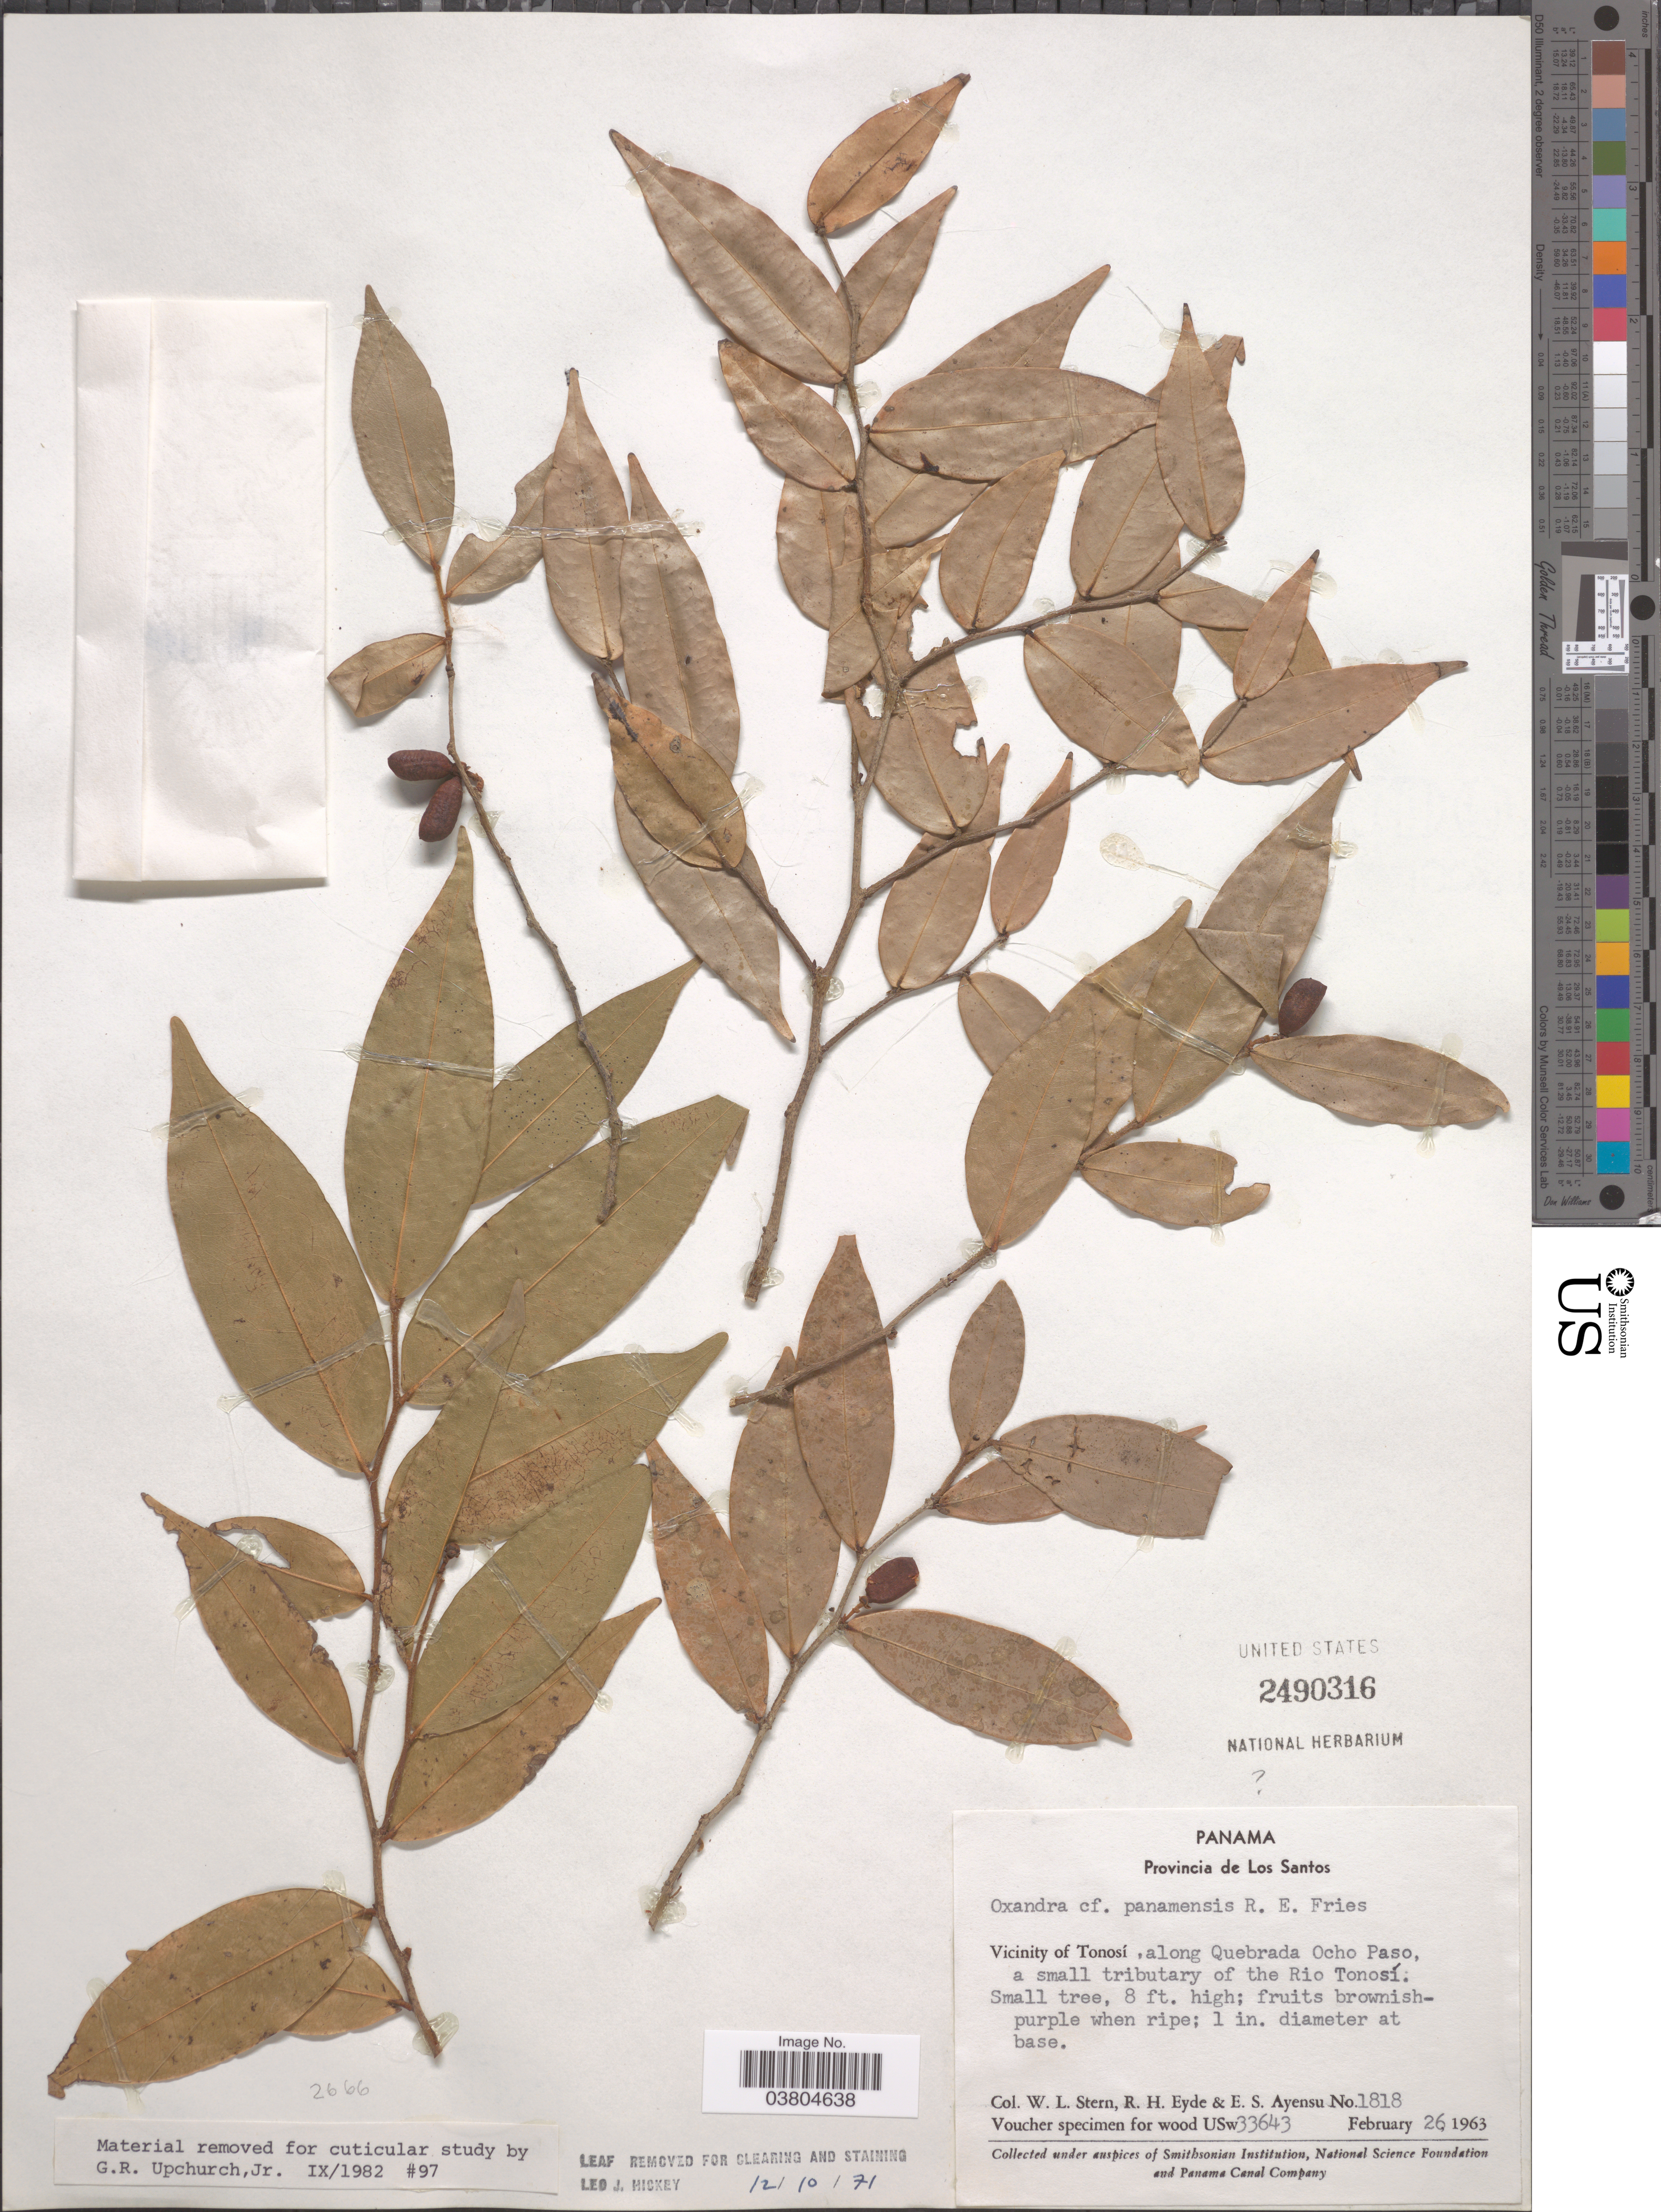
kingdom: Plantae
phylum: Tracheophyta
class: Magnoliopsida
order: Magnoliales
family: Annonaceae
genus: Oxandra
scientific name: Oxandra panamensis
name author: R.E. Fr.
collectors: W. L. Stern, R. H. Eyde & E. S. Ayensu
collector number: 1818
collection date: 1963-02-26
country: Panama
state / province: Los Santos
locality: Vicinity of Tonosí, along Quebrada Ocho Paso, a small tributary of the Rio Tonosí.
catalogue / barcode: US 2490316